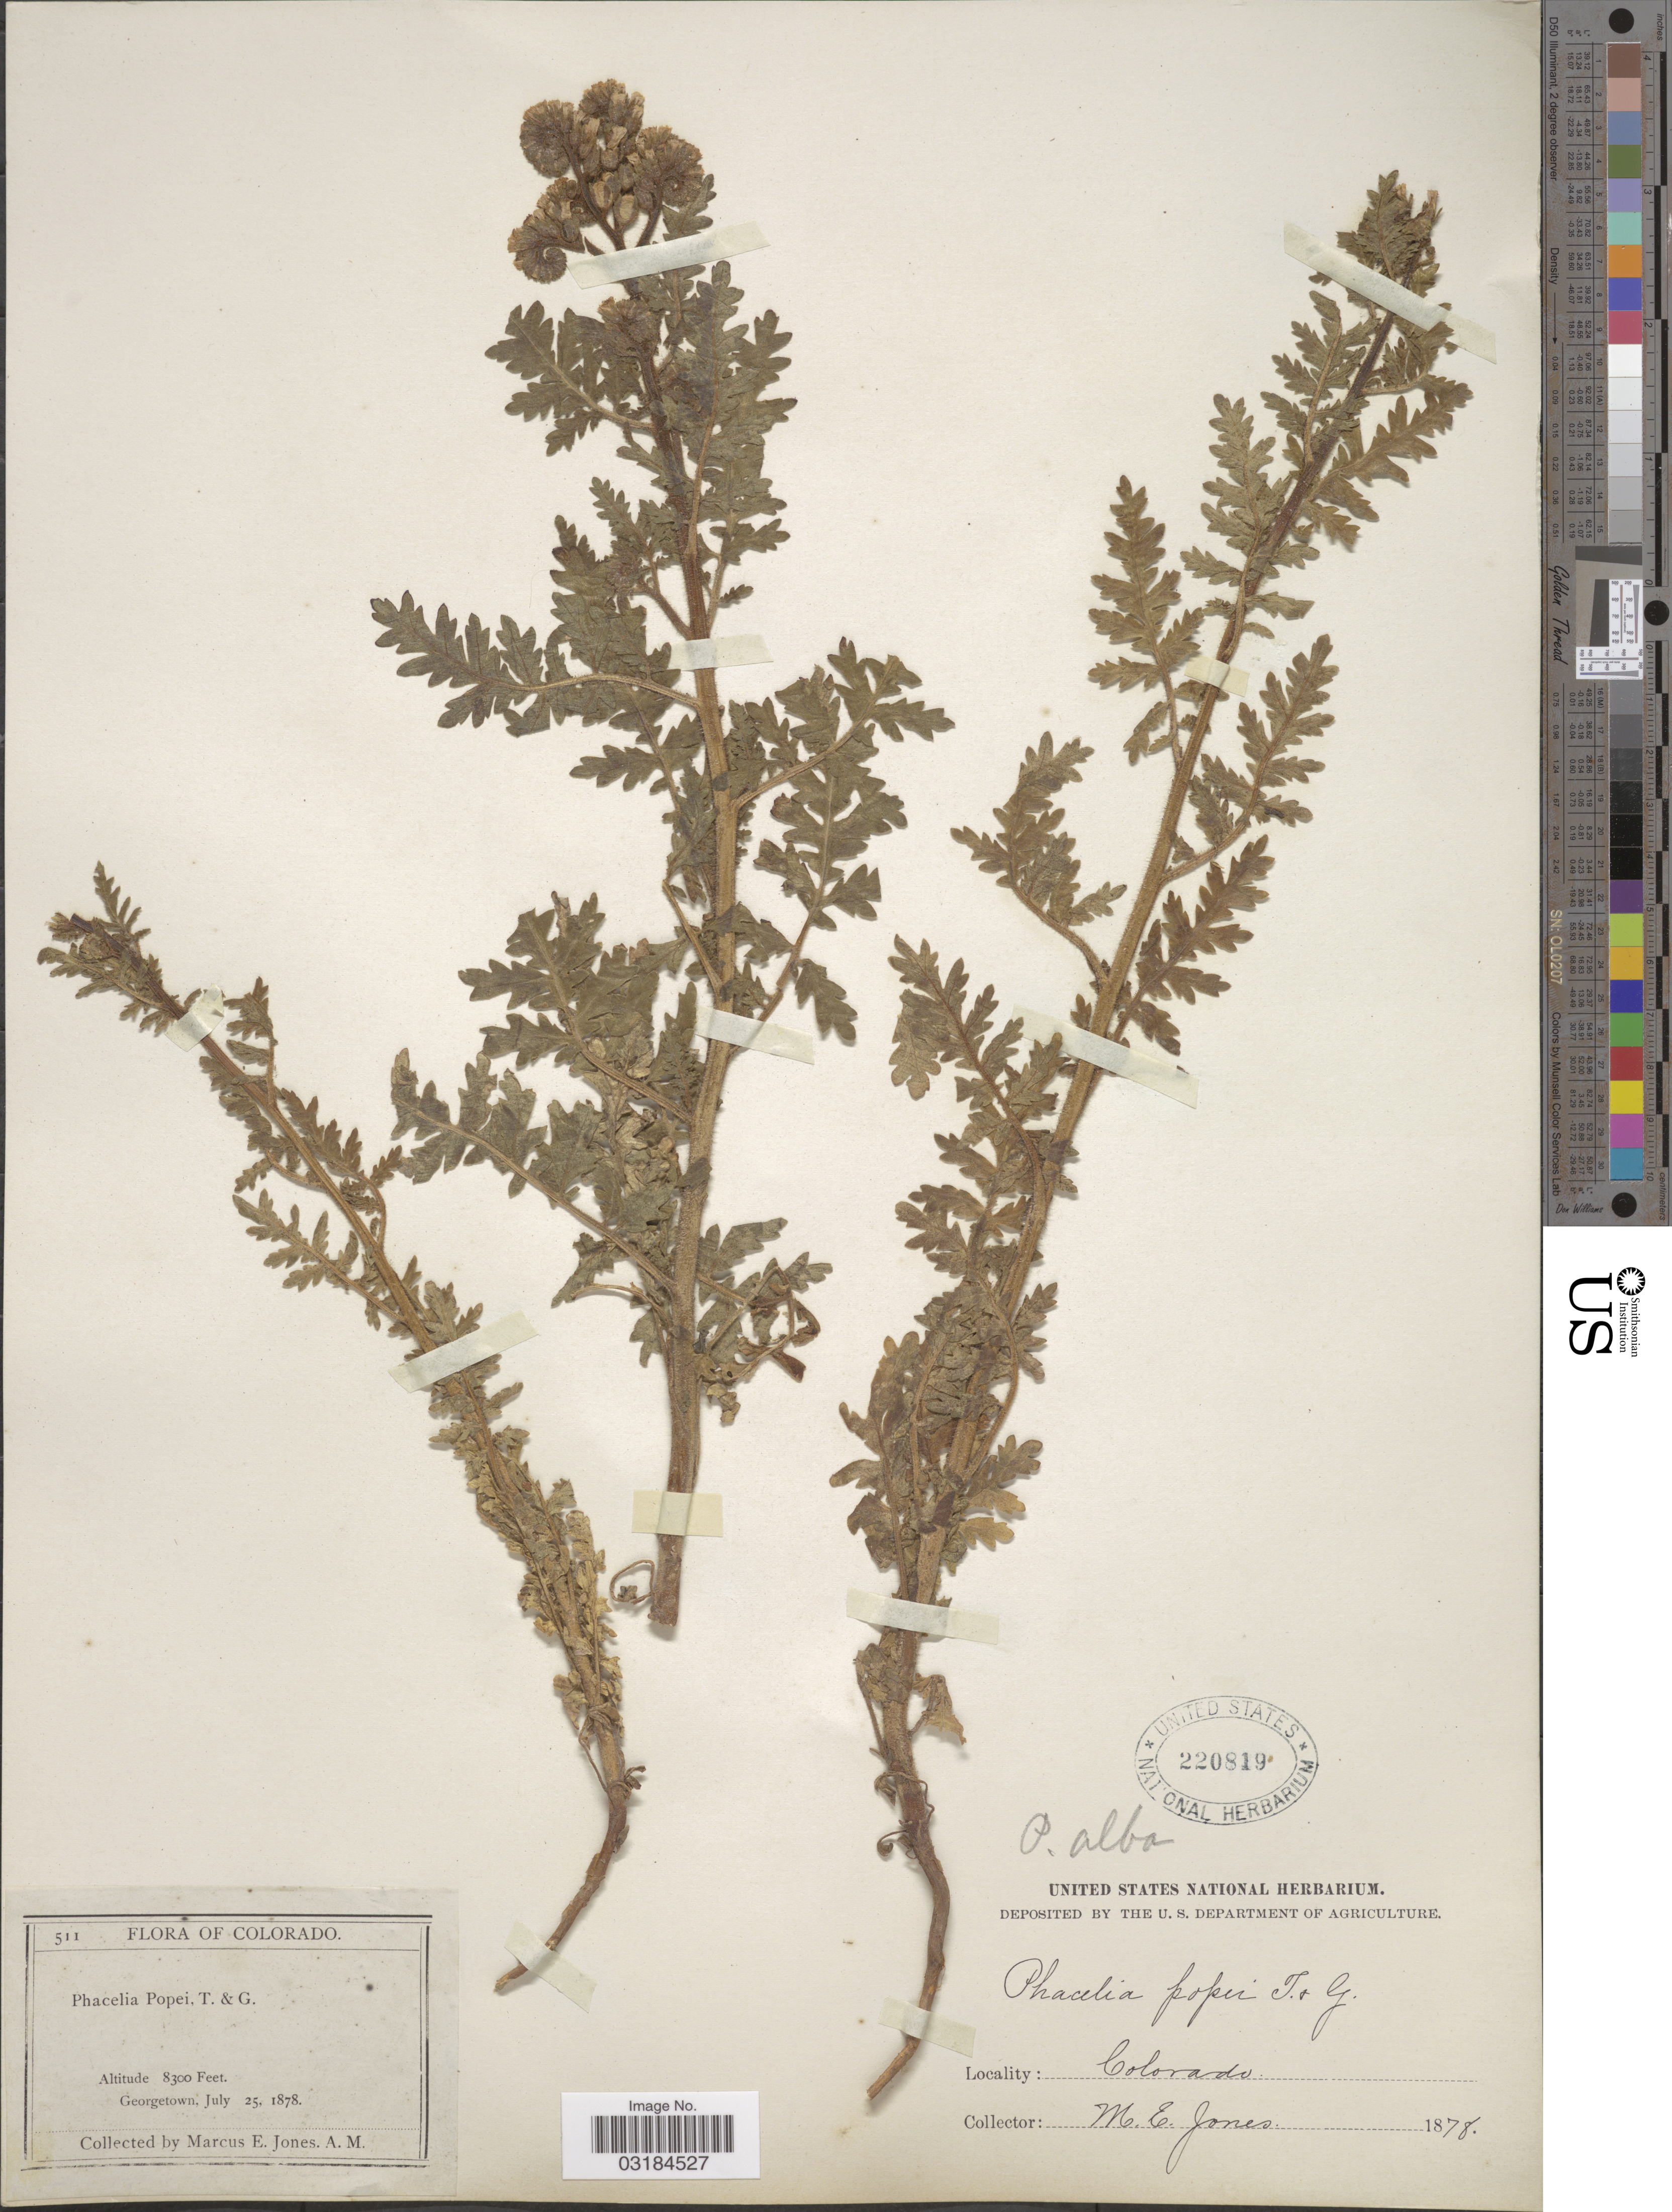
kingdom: Plantae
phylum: Tracheophyta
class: Magnoliopsida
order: Boraginales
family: Hydrophyllaceae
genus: Phacelia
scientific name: Phacelia alba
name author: Rydb.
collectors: M. E. Jones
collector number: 511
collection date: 1878-07-25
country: United States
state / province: Colorado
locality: Georgetown.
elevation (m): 2530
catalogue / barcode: US 220819